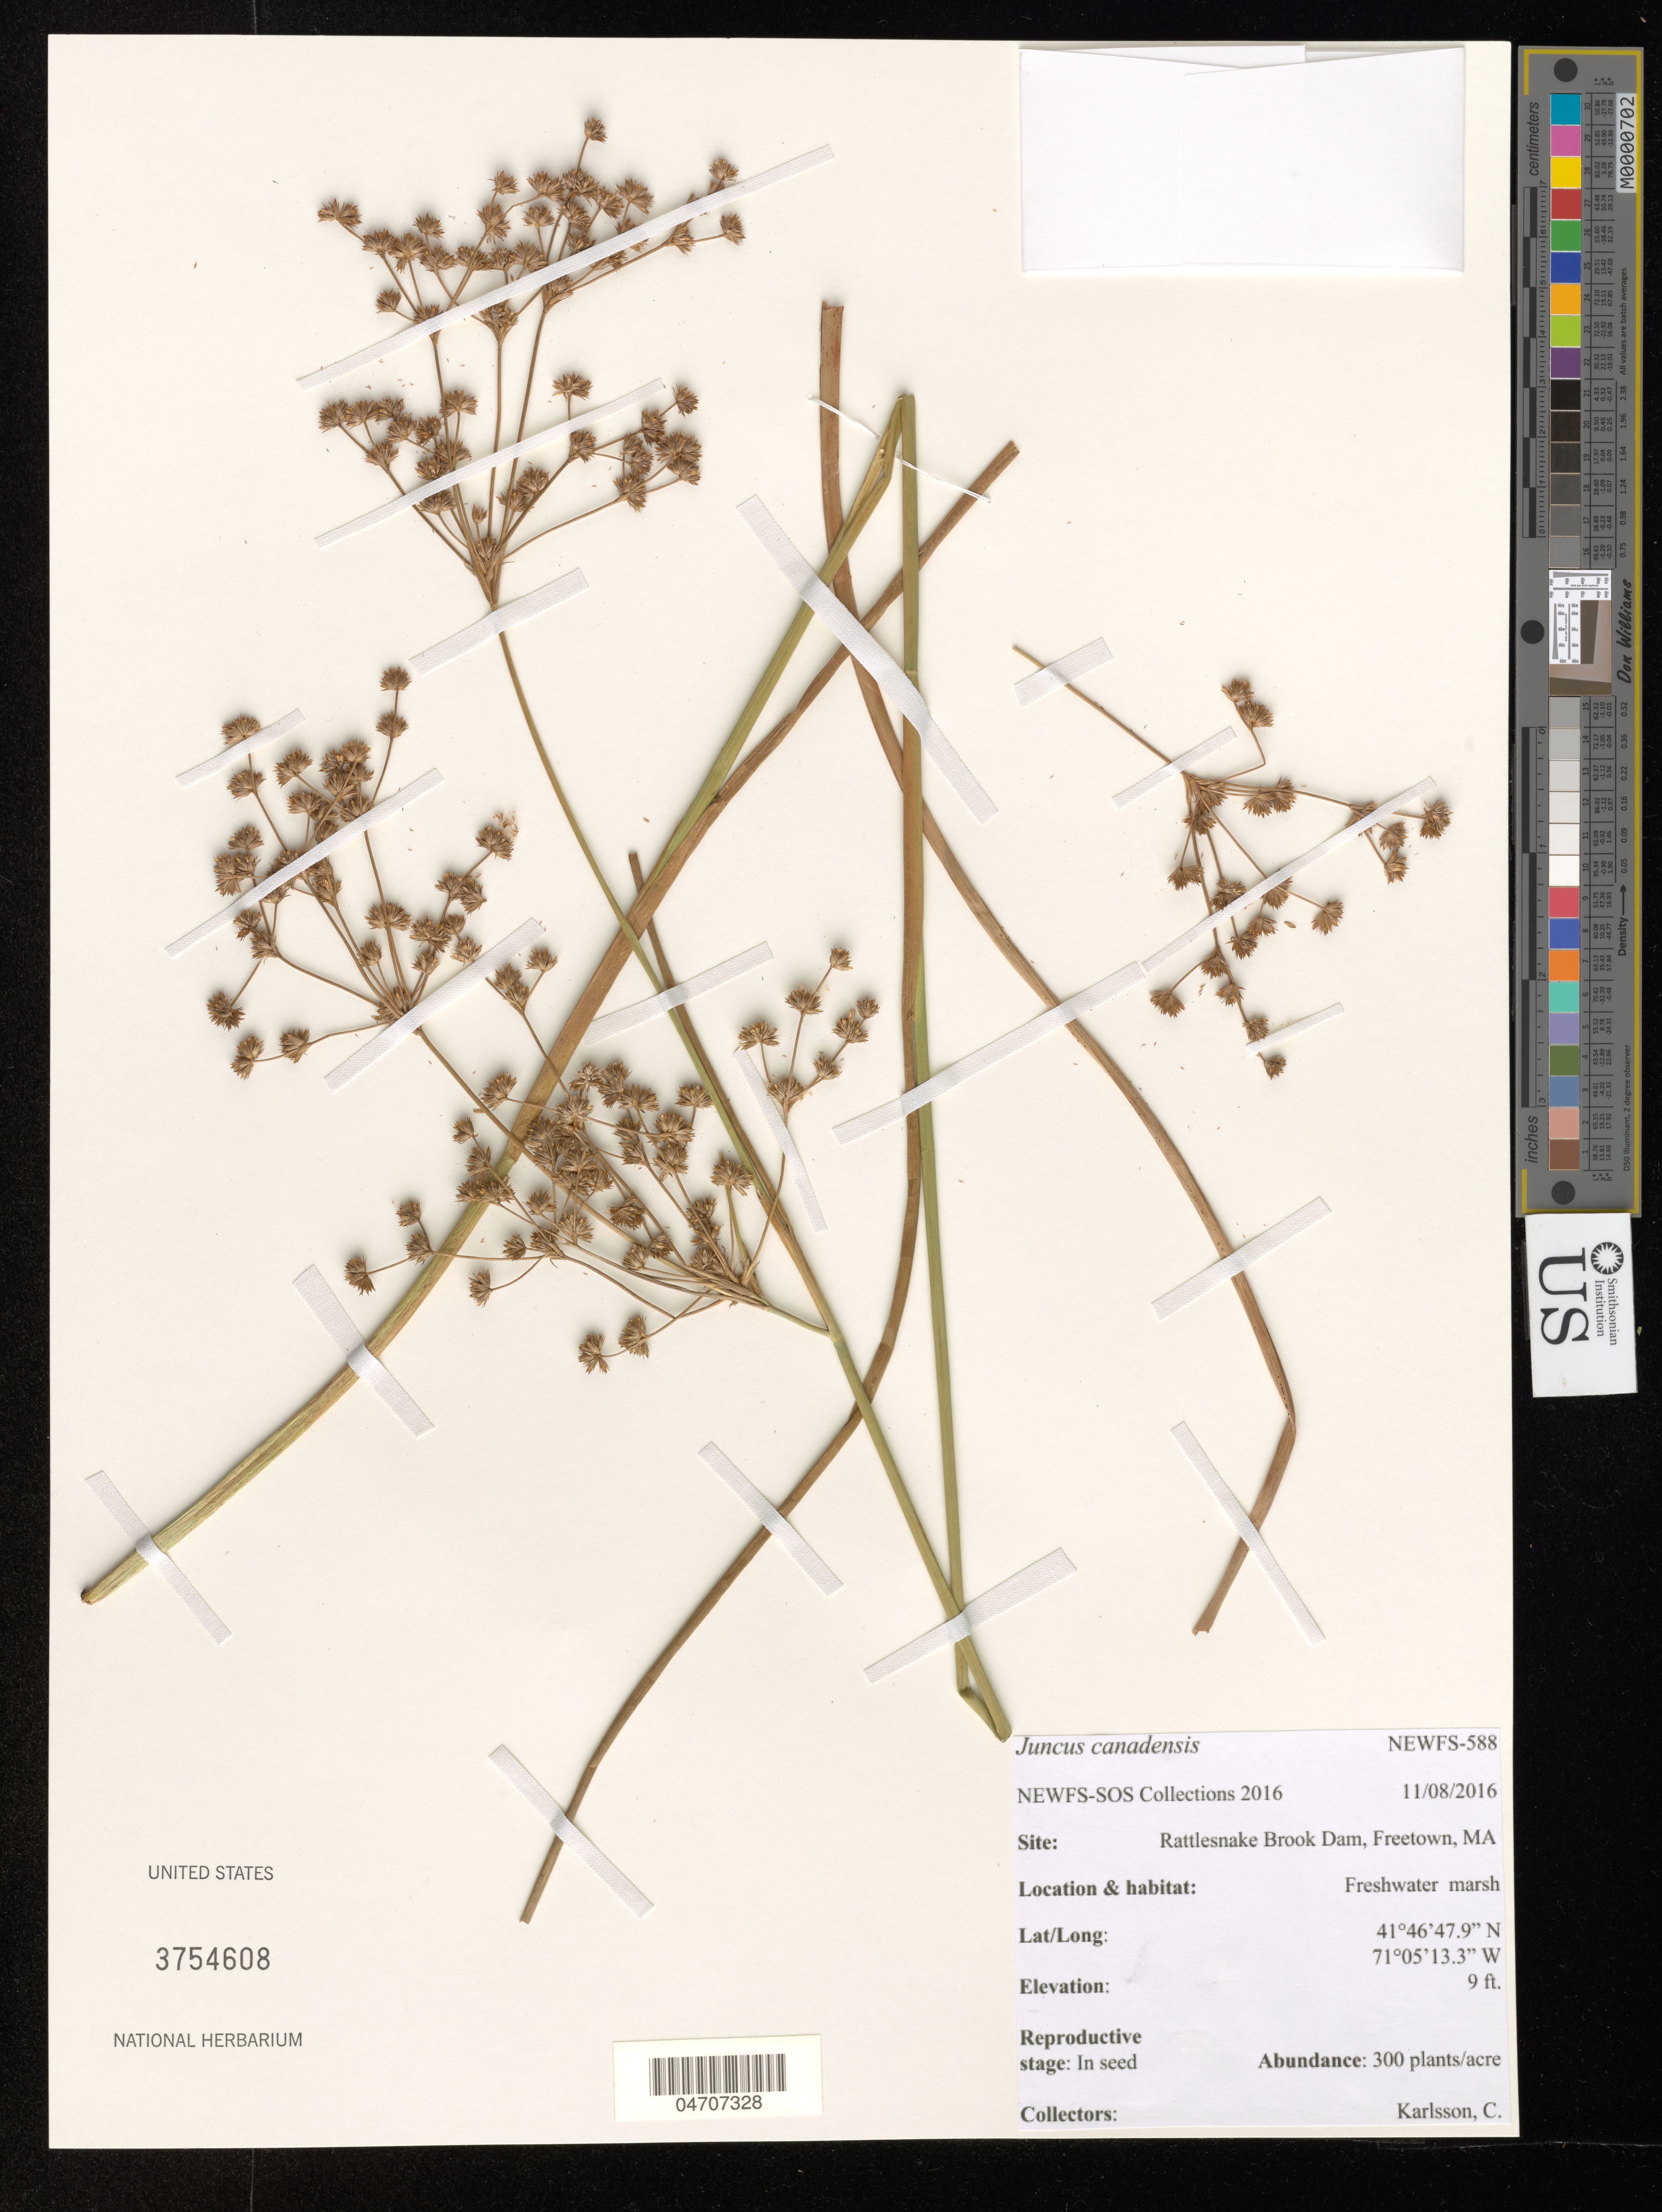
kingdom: Plantae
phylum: Tracheophyta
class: Liliopsida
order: Poales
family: Juncaceae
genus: Juncus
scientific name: Juncus canadensis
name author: J. Gay ex Laharpe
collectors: C. Karlsson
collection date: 2016-11-08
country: United States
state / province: Massachusetts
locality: Site: Rattlesnake Brook Dam, Freetown, MA.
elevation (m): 3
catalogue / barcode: US 3754608